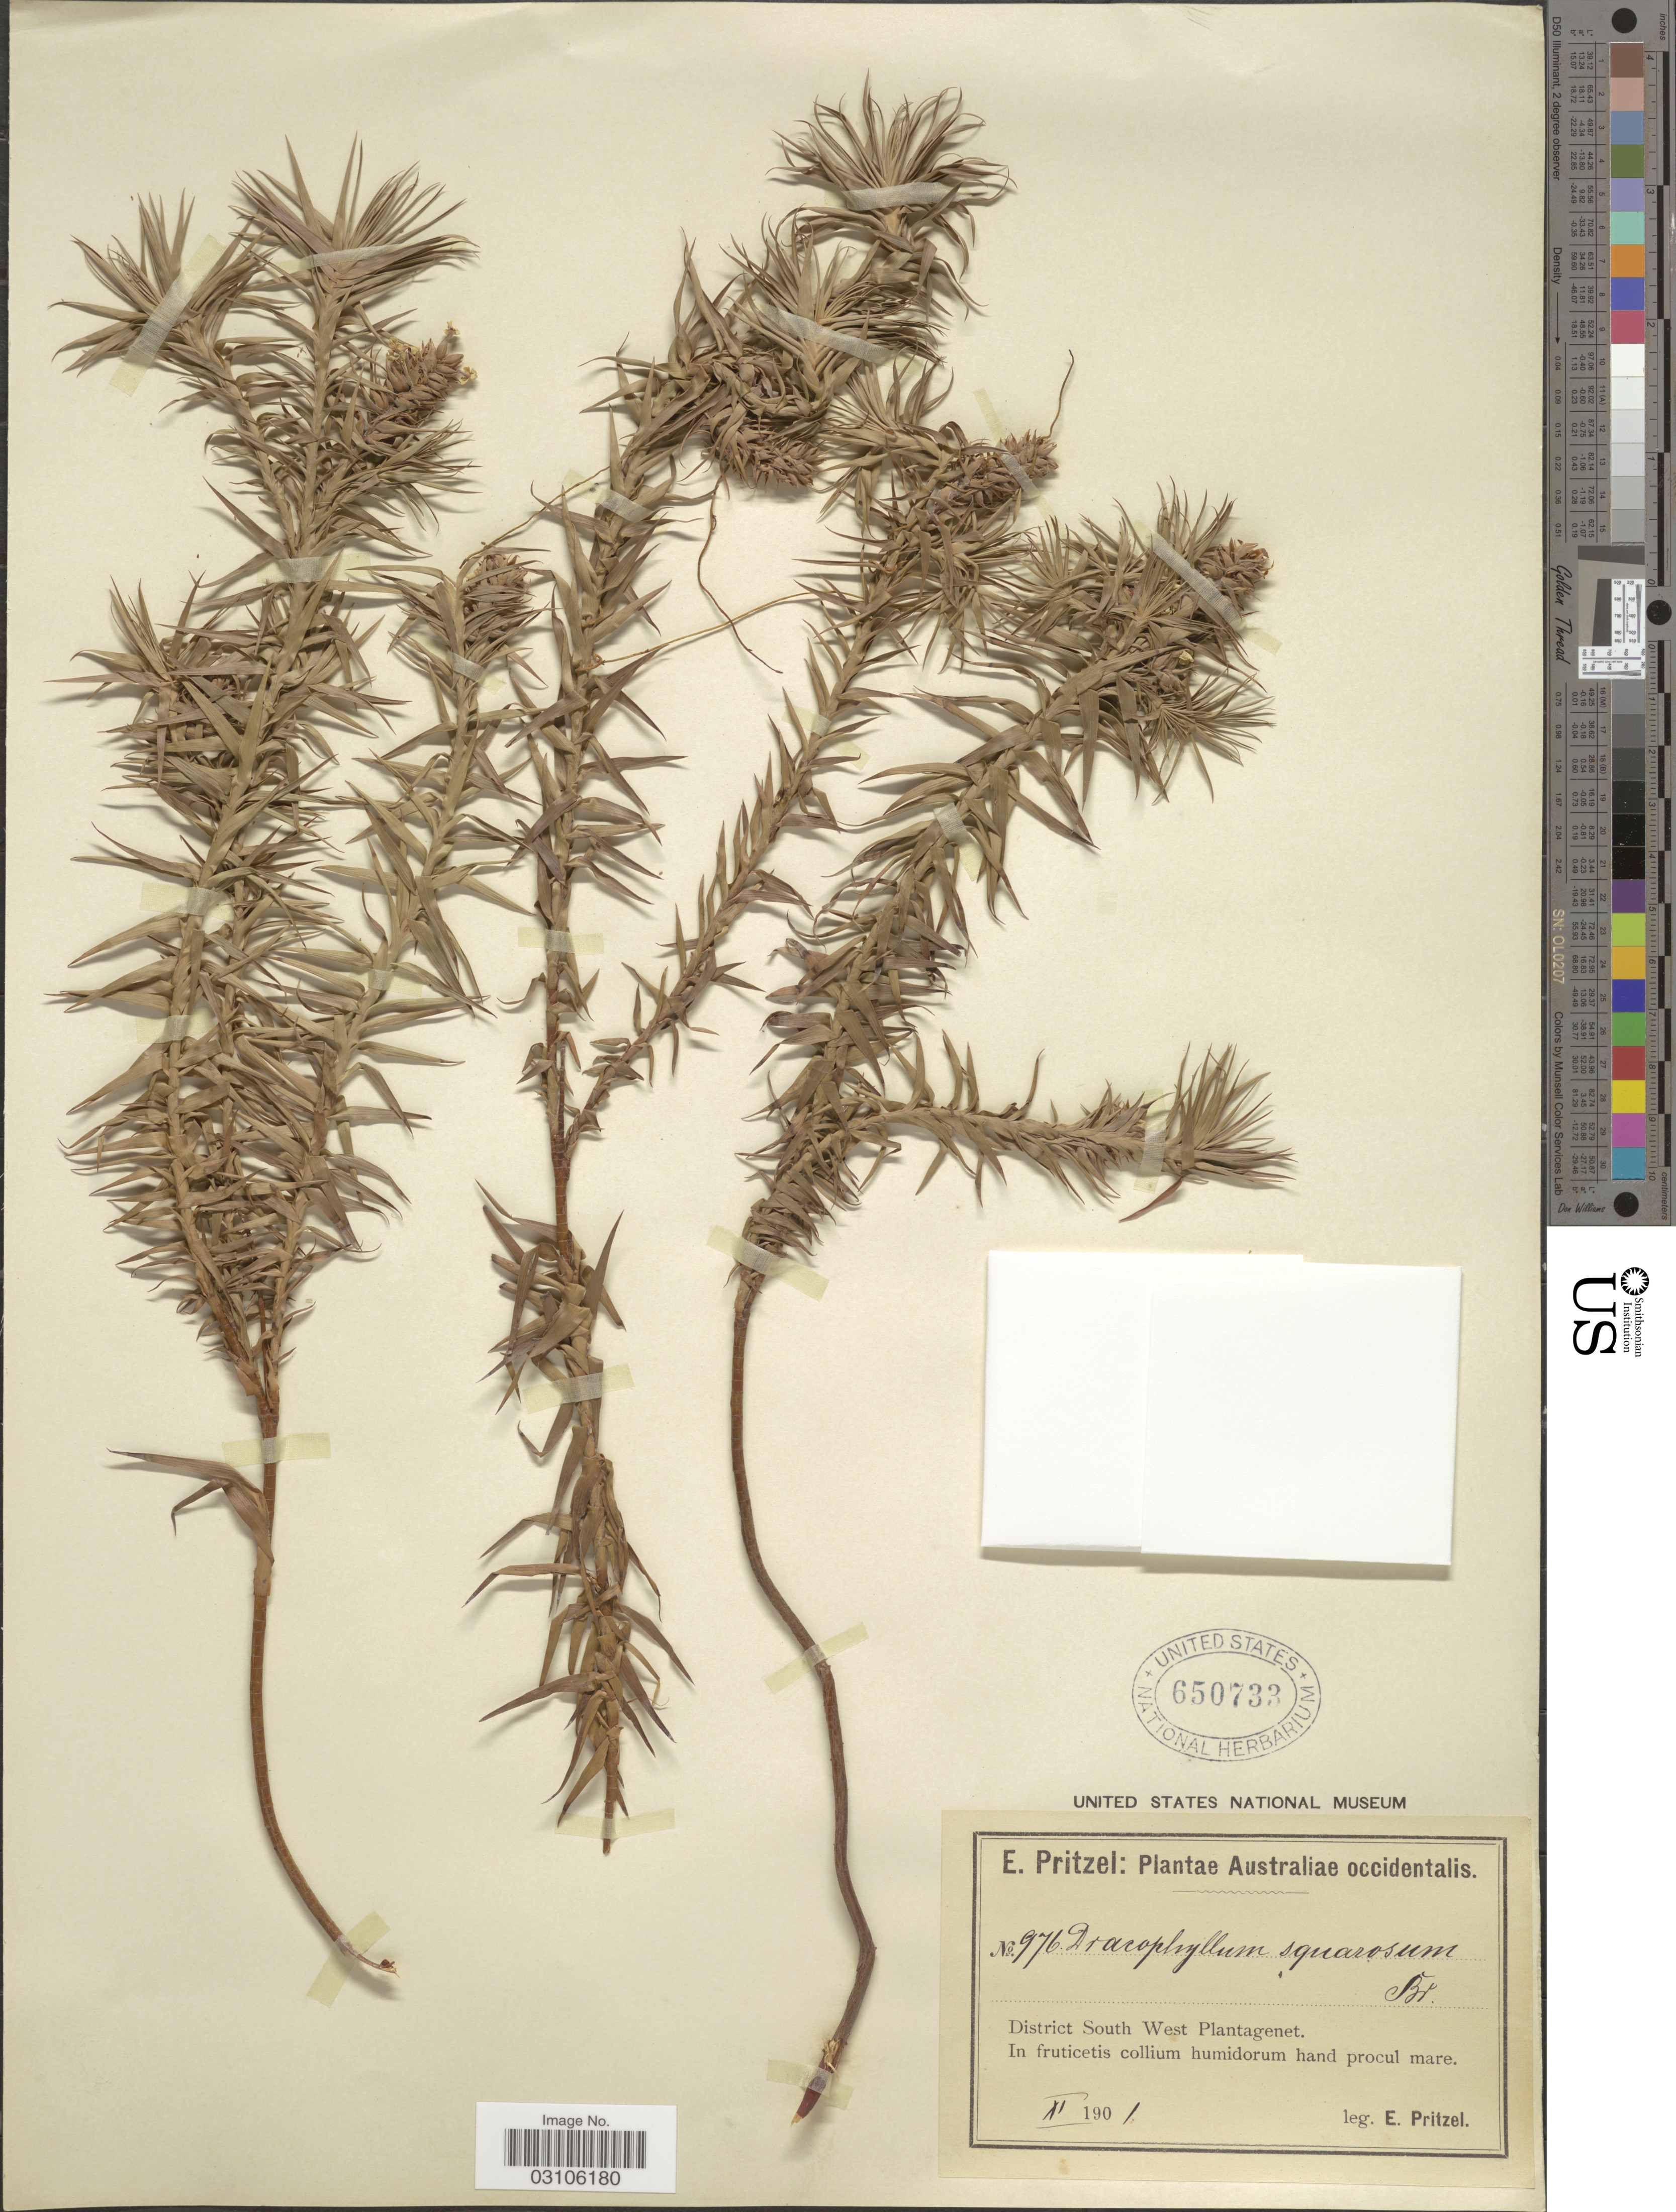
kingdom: Plantae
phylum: Tracheophyta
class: Magnoliopsida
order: Ericales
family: Ericaceae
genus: Sphenotoma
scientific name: Sphenotoma squarrosa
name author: G. Don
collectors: E. G. Pritzel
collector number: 976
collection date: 1901-11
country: Australia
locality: Australiae occidentalis. District South West Plantagenet. In fruticetis collium humidorum hand procul mare.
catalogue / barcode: US 650733